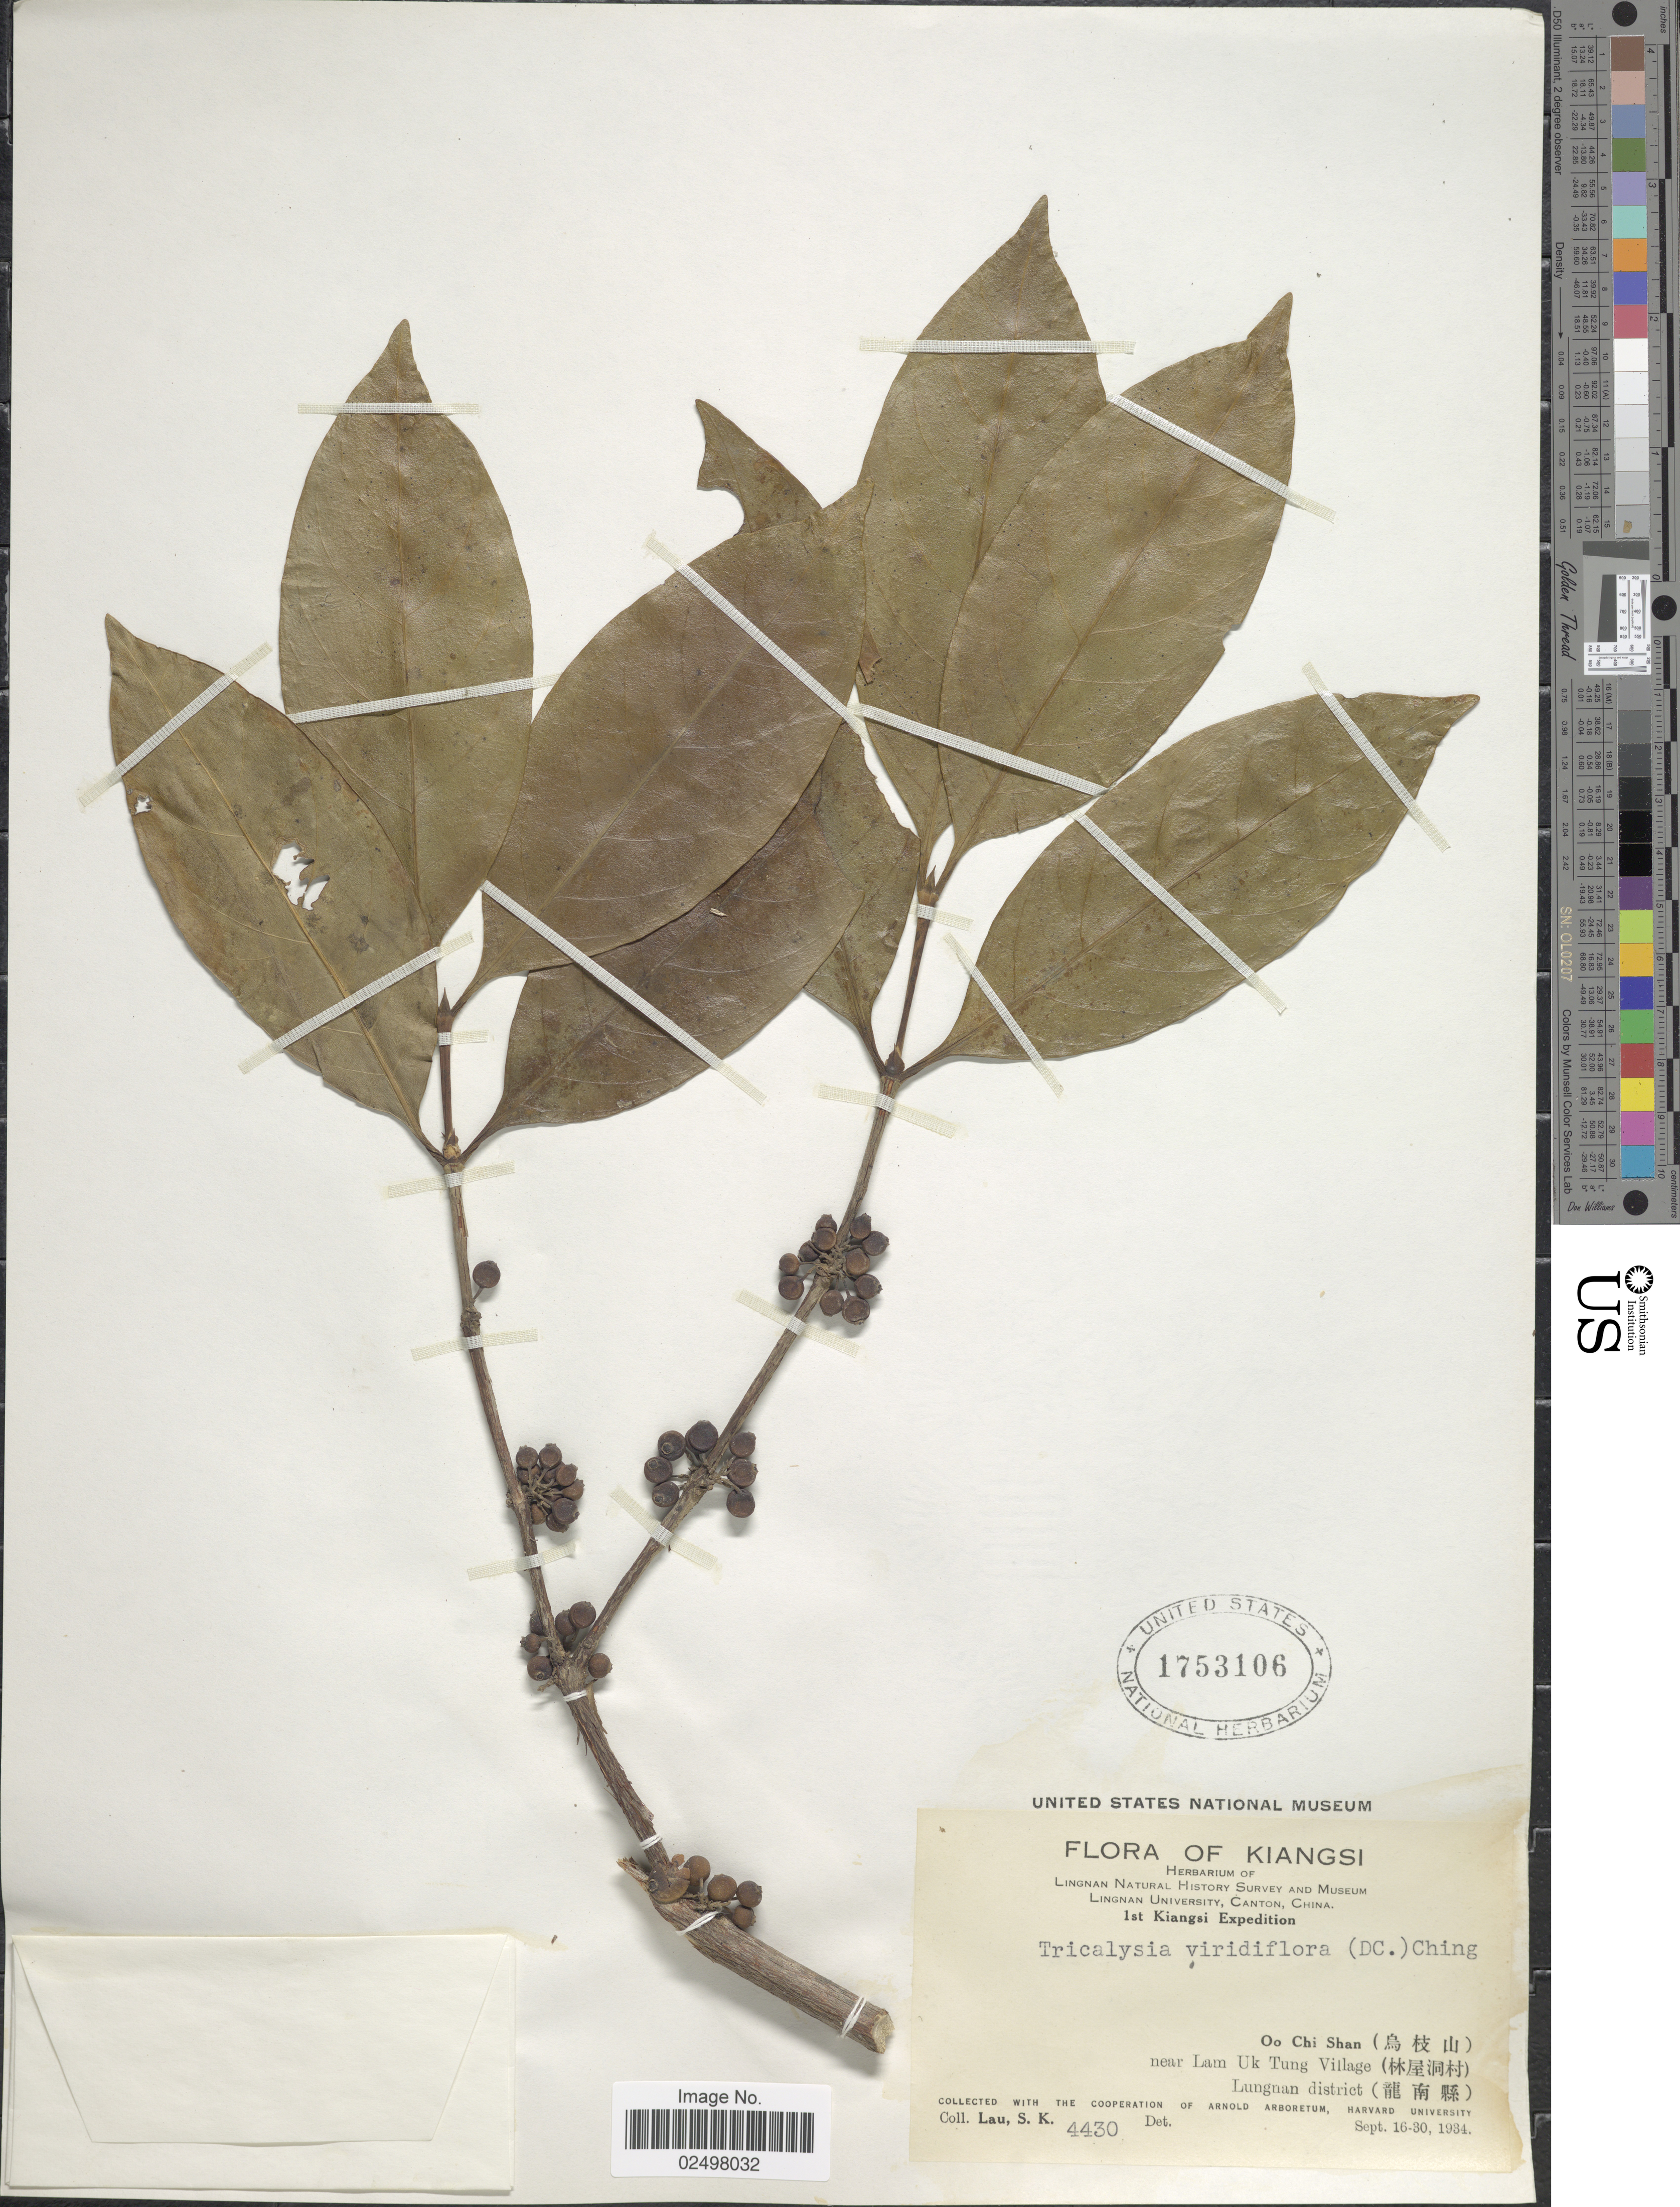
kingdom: Plantae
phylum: Tracheophyta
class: Magnoliopsida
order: Gentianales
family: Rubiaceae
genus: Tricalysia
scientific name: Tricalysia dubia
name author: (Lindl.) Ohwi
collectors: S. K. Lau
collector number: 4430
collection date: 1934-09-16/1934-09-30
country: China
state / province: Jiangxi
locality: Kiangsi, Oo Chi Shan, near Lam Uk Tung Village, Lungnan district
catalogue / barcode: US 1753106